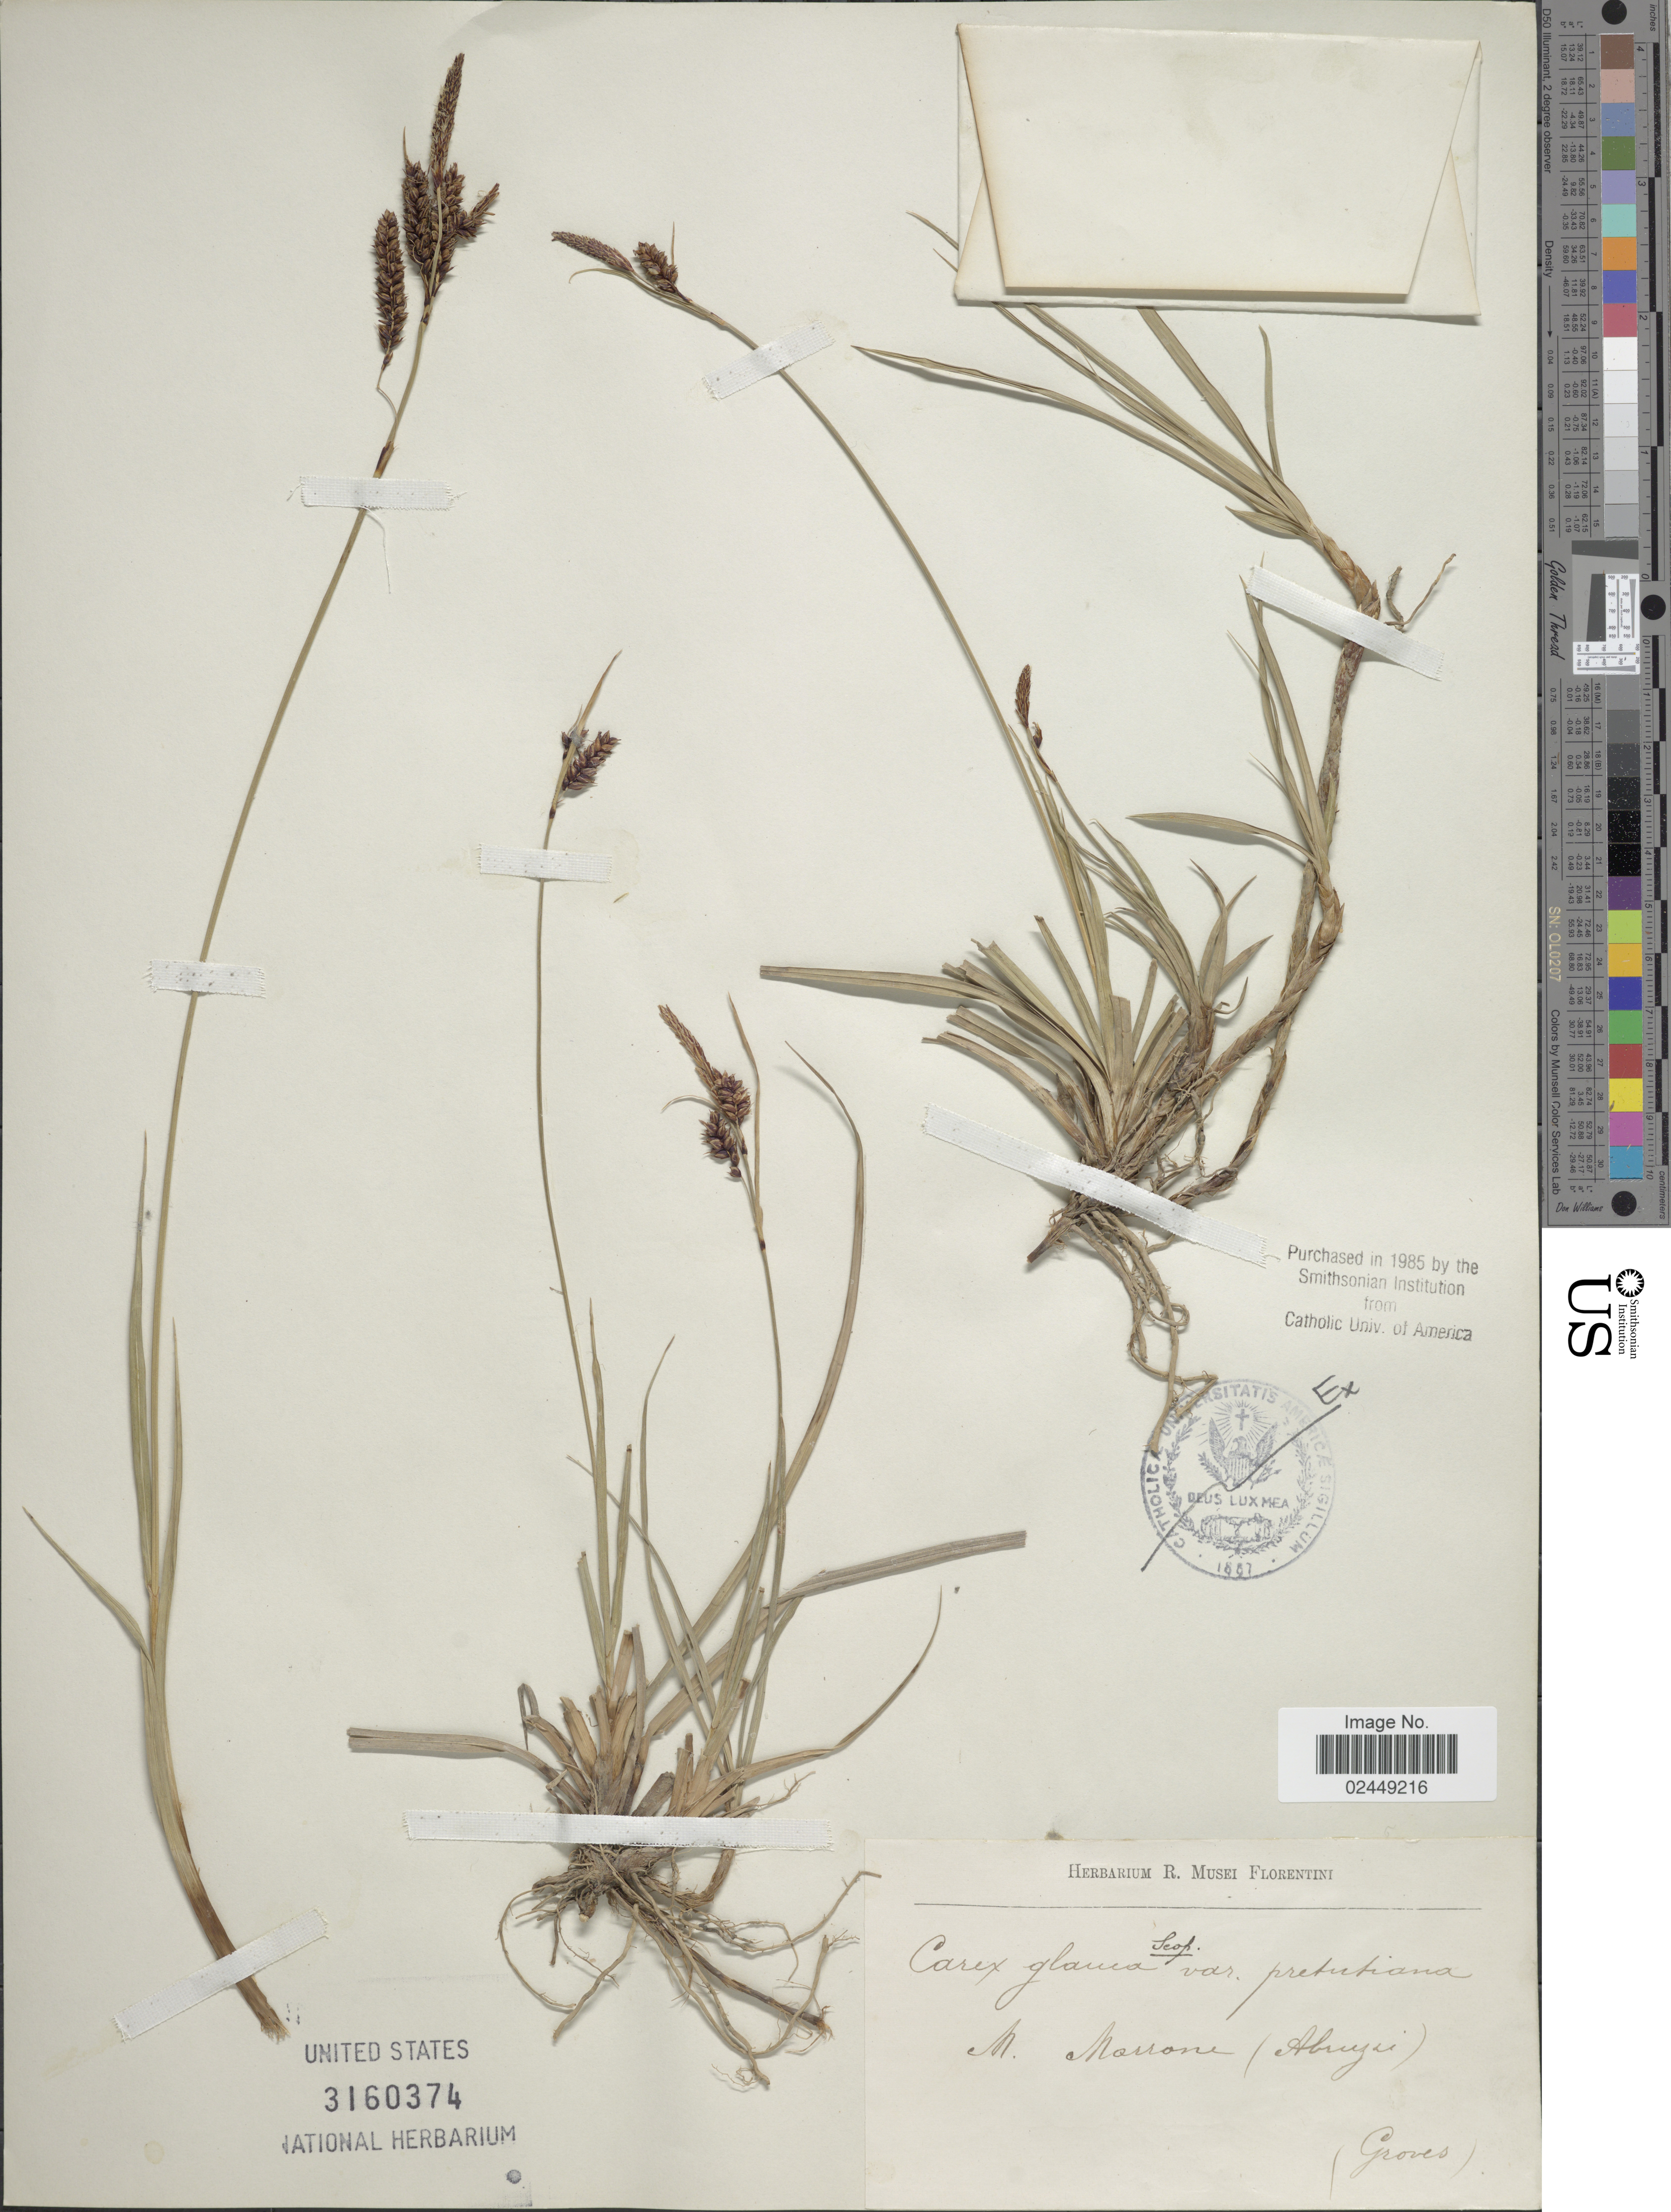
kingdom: Plantae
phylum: Tracheophyta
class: Liliopsida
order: Poales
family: Cyperaceae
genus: Carex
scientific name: Carex flacca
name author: Schreb.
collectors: -. Groves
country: Italy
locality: M. Morrone (Abruzzo)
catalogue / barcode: US 3160374